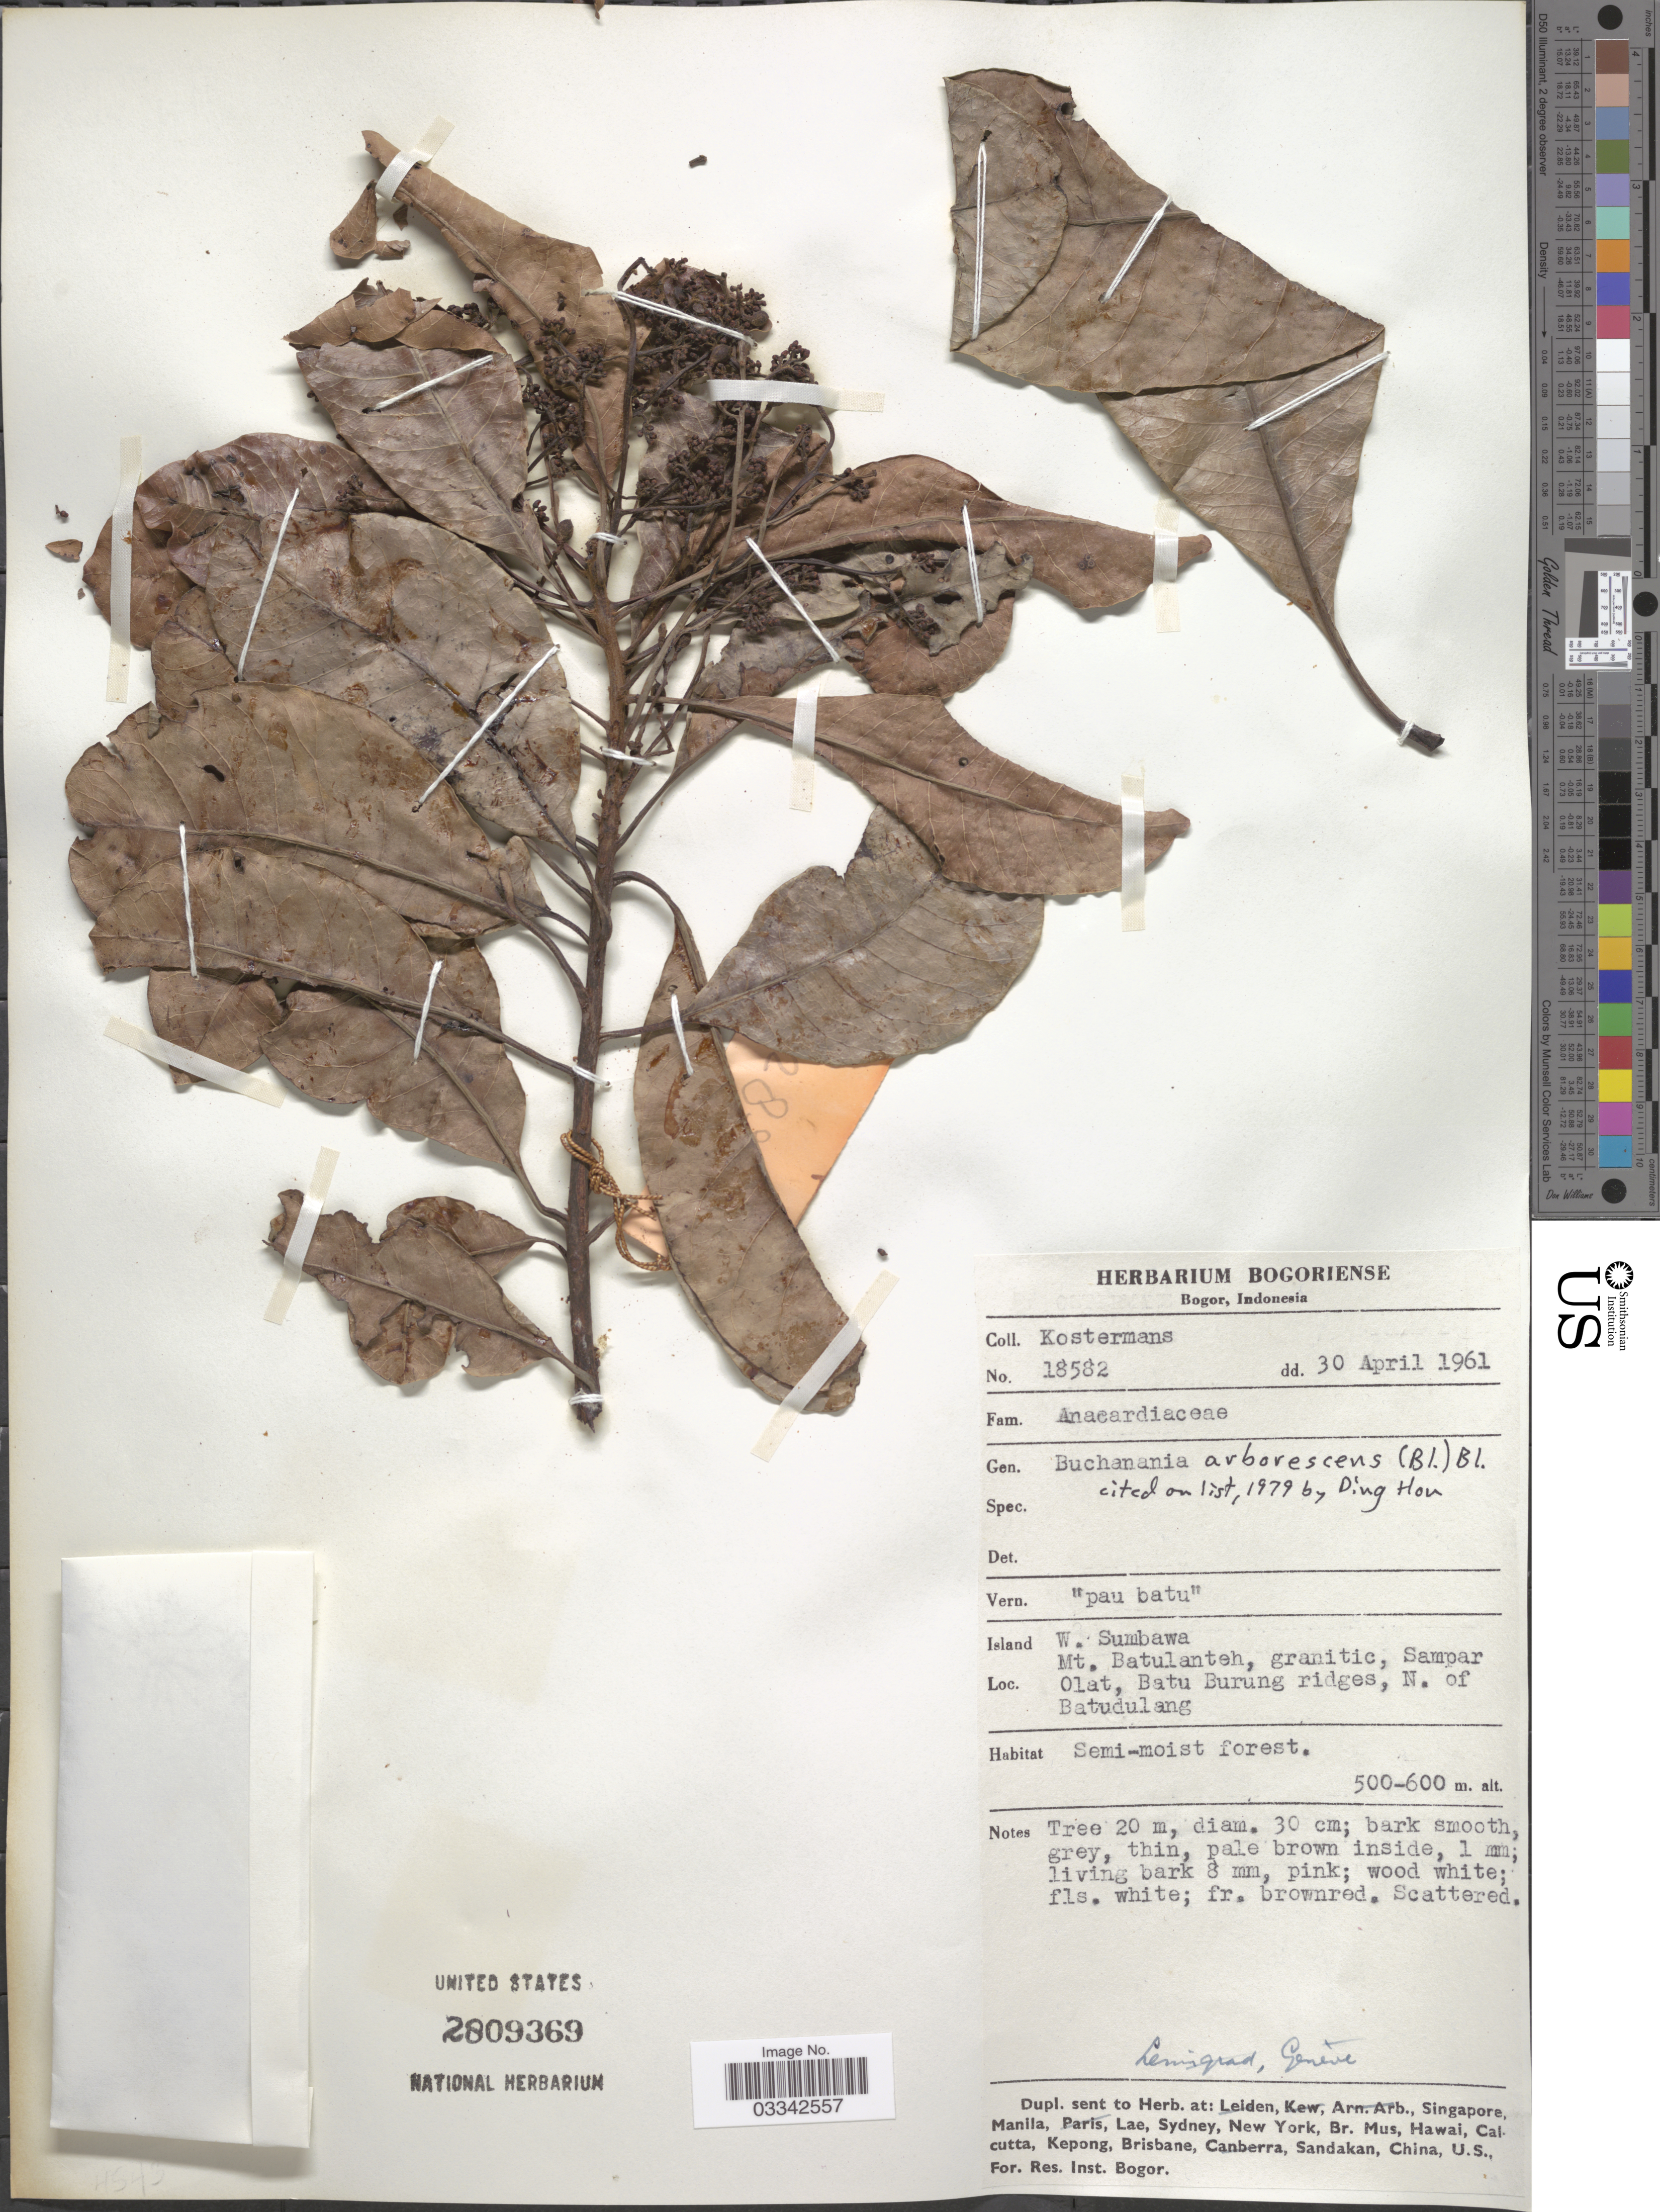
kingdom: Plantae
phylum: Tracheophyta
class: Magnoliopsida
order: Sapindales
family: Anacardiaceae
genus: Buchanania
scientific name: Buchanania arborescens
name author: (Blume) Blume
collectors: Kostermans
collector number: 18582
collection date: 1961-04-30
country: Indonesia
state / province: Nusa Tenggara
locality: W. Sumbawa. Mt. Batulanteh, granite, Sampar Olat, Batu Burung ridges, N. of Batudulang.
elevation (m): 500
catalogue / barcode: US 2809369